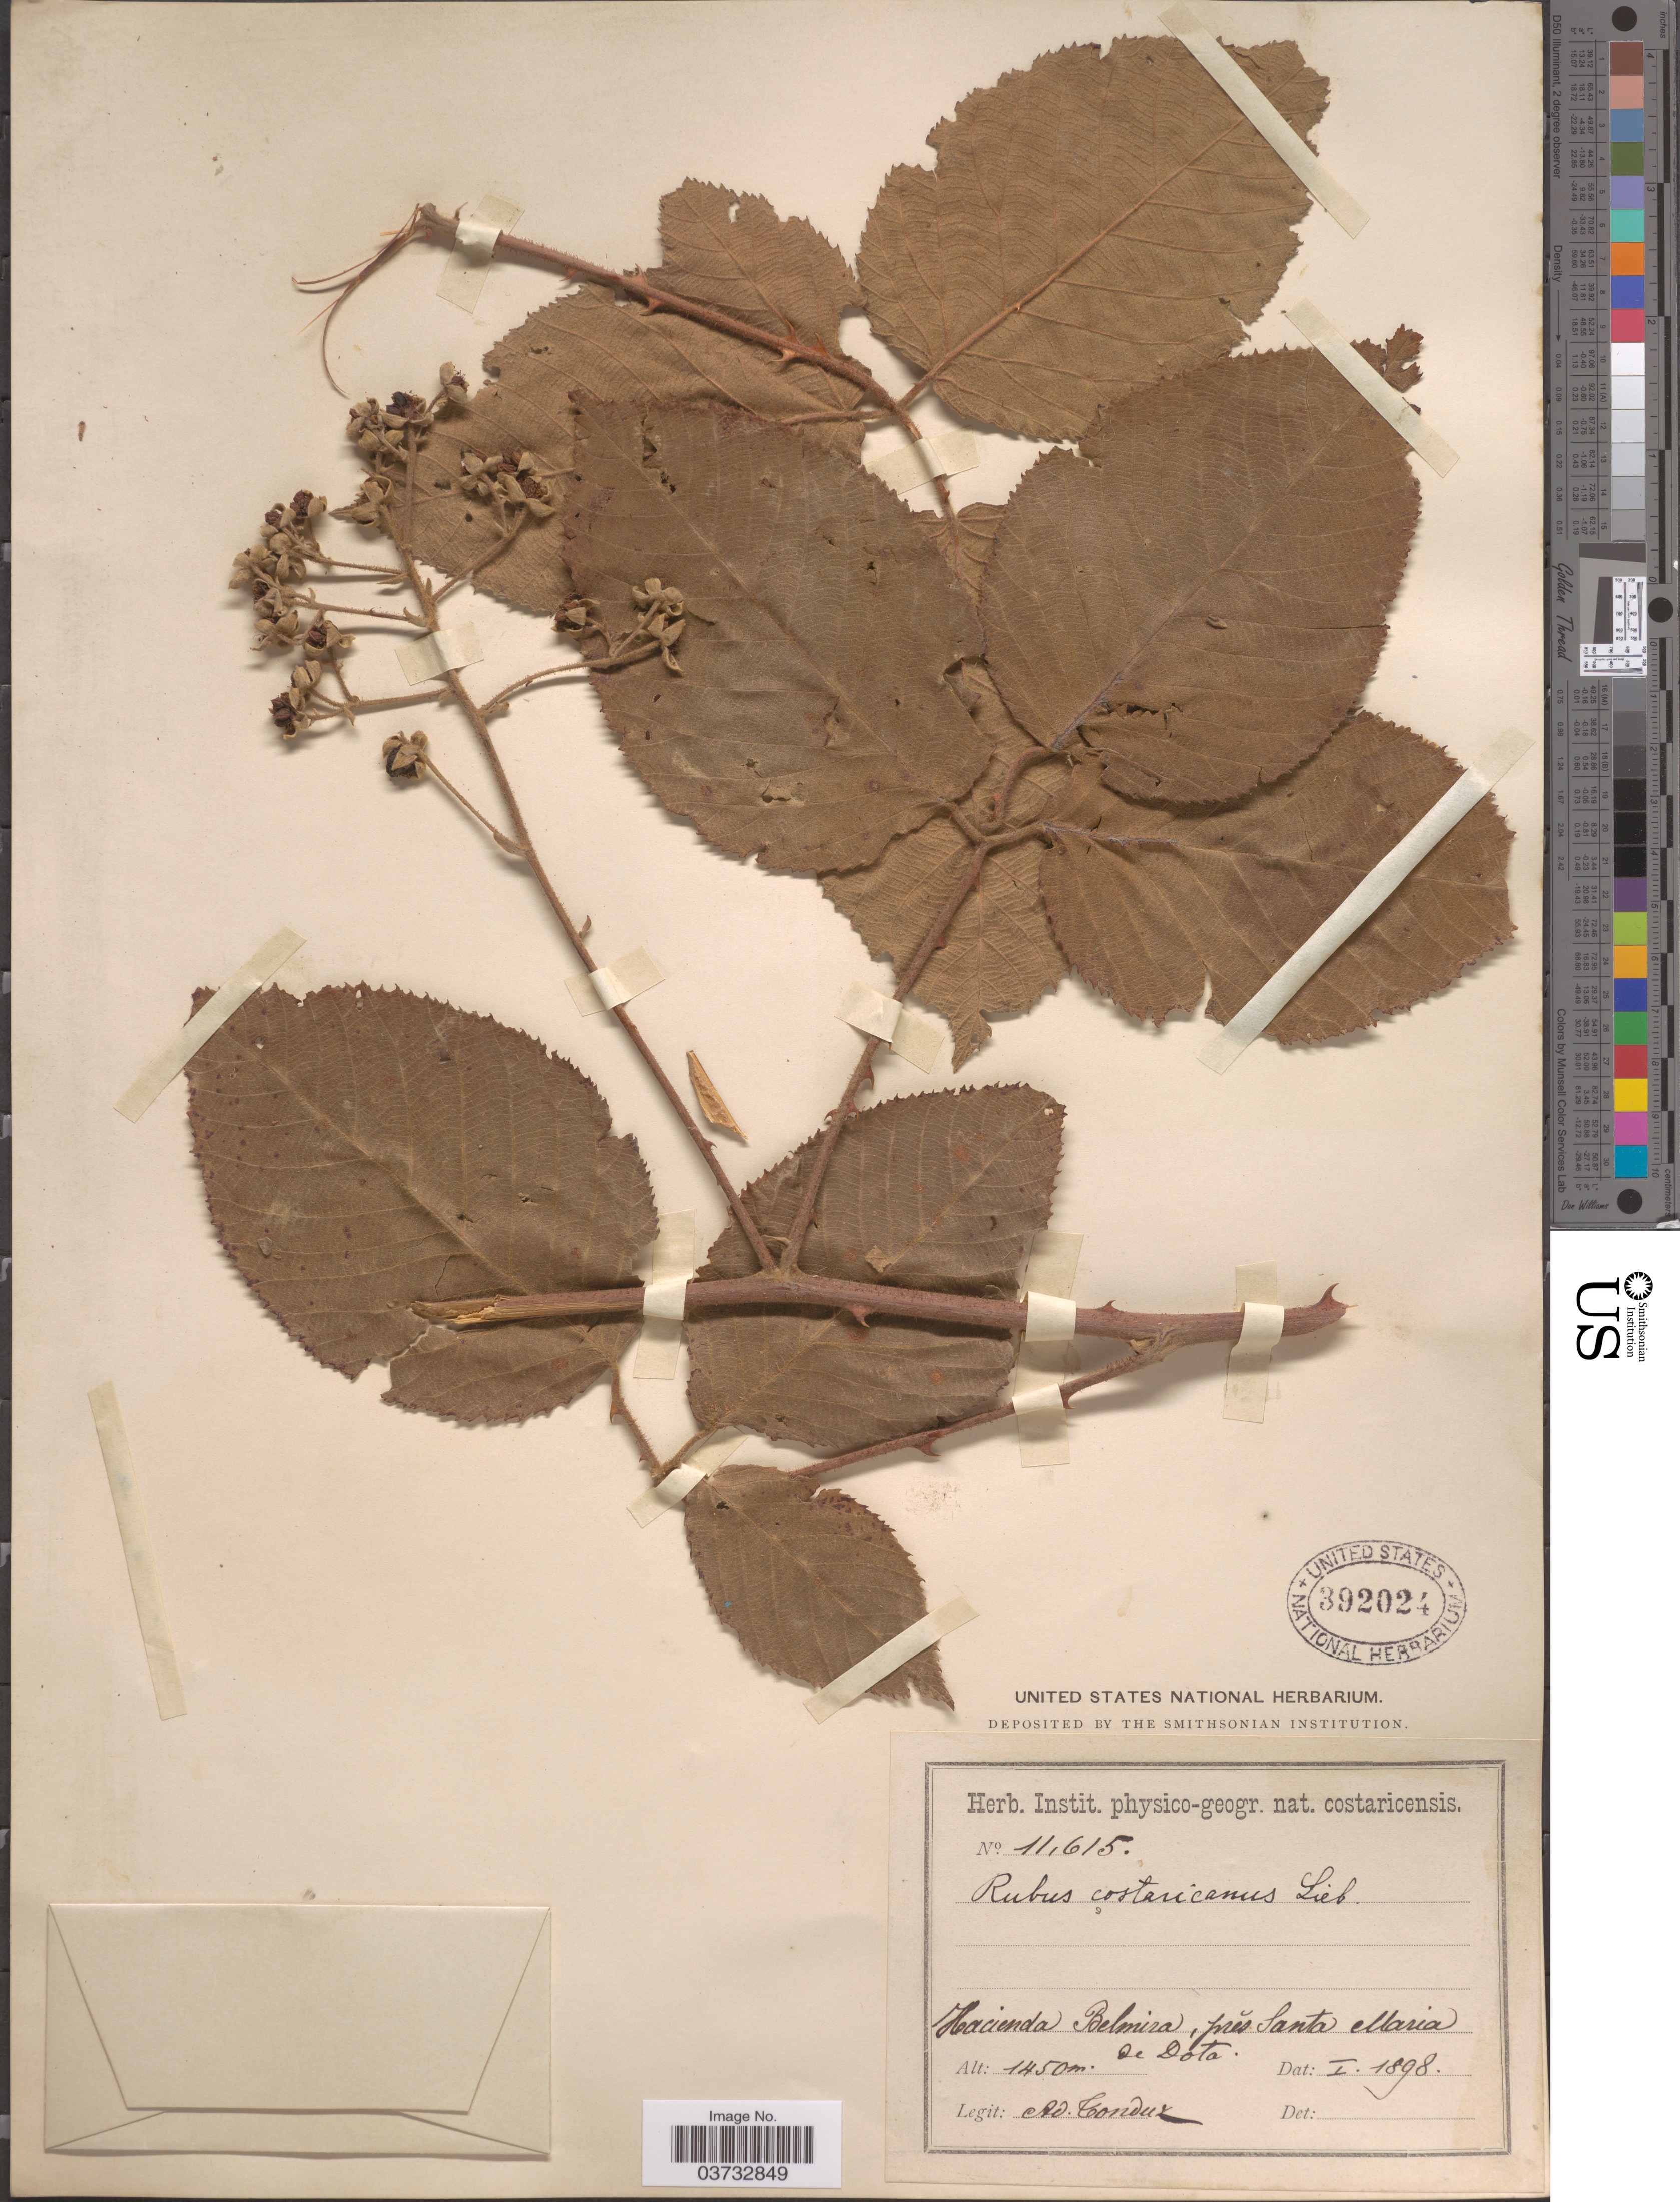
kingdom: Plantae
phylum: Tracheophyta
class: Magnoliopsida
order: Rosales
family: Rosaceae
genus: Rubus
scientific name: Rubus costaricanus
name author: Liebm.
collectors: A. Tonduz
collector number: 11615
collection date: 1898-01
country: Costa Rica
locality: Hacienda Belmira, prés Santa Maria de Dota.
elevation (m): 1450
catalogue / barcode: US 392024